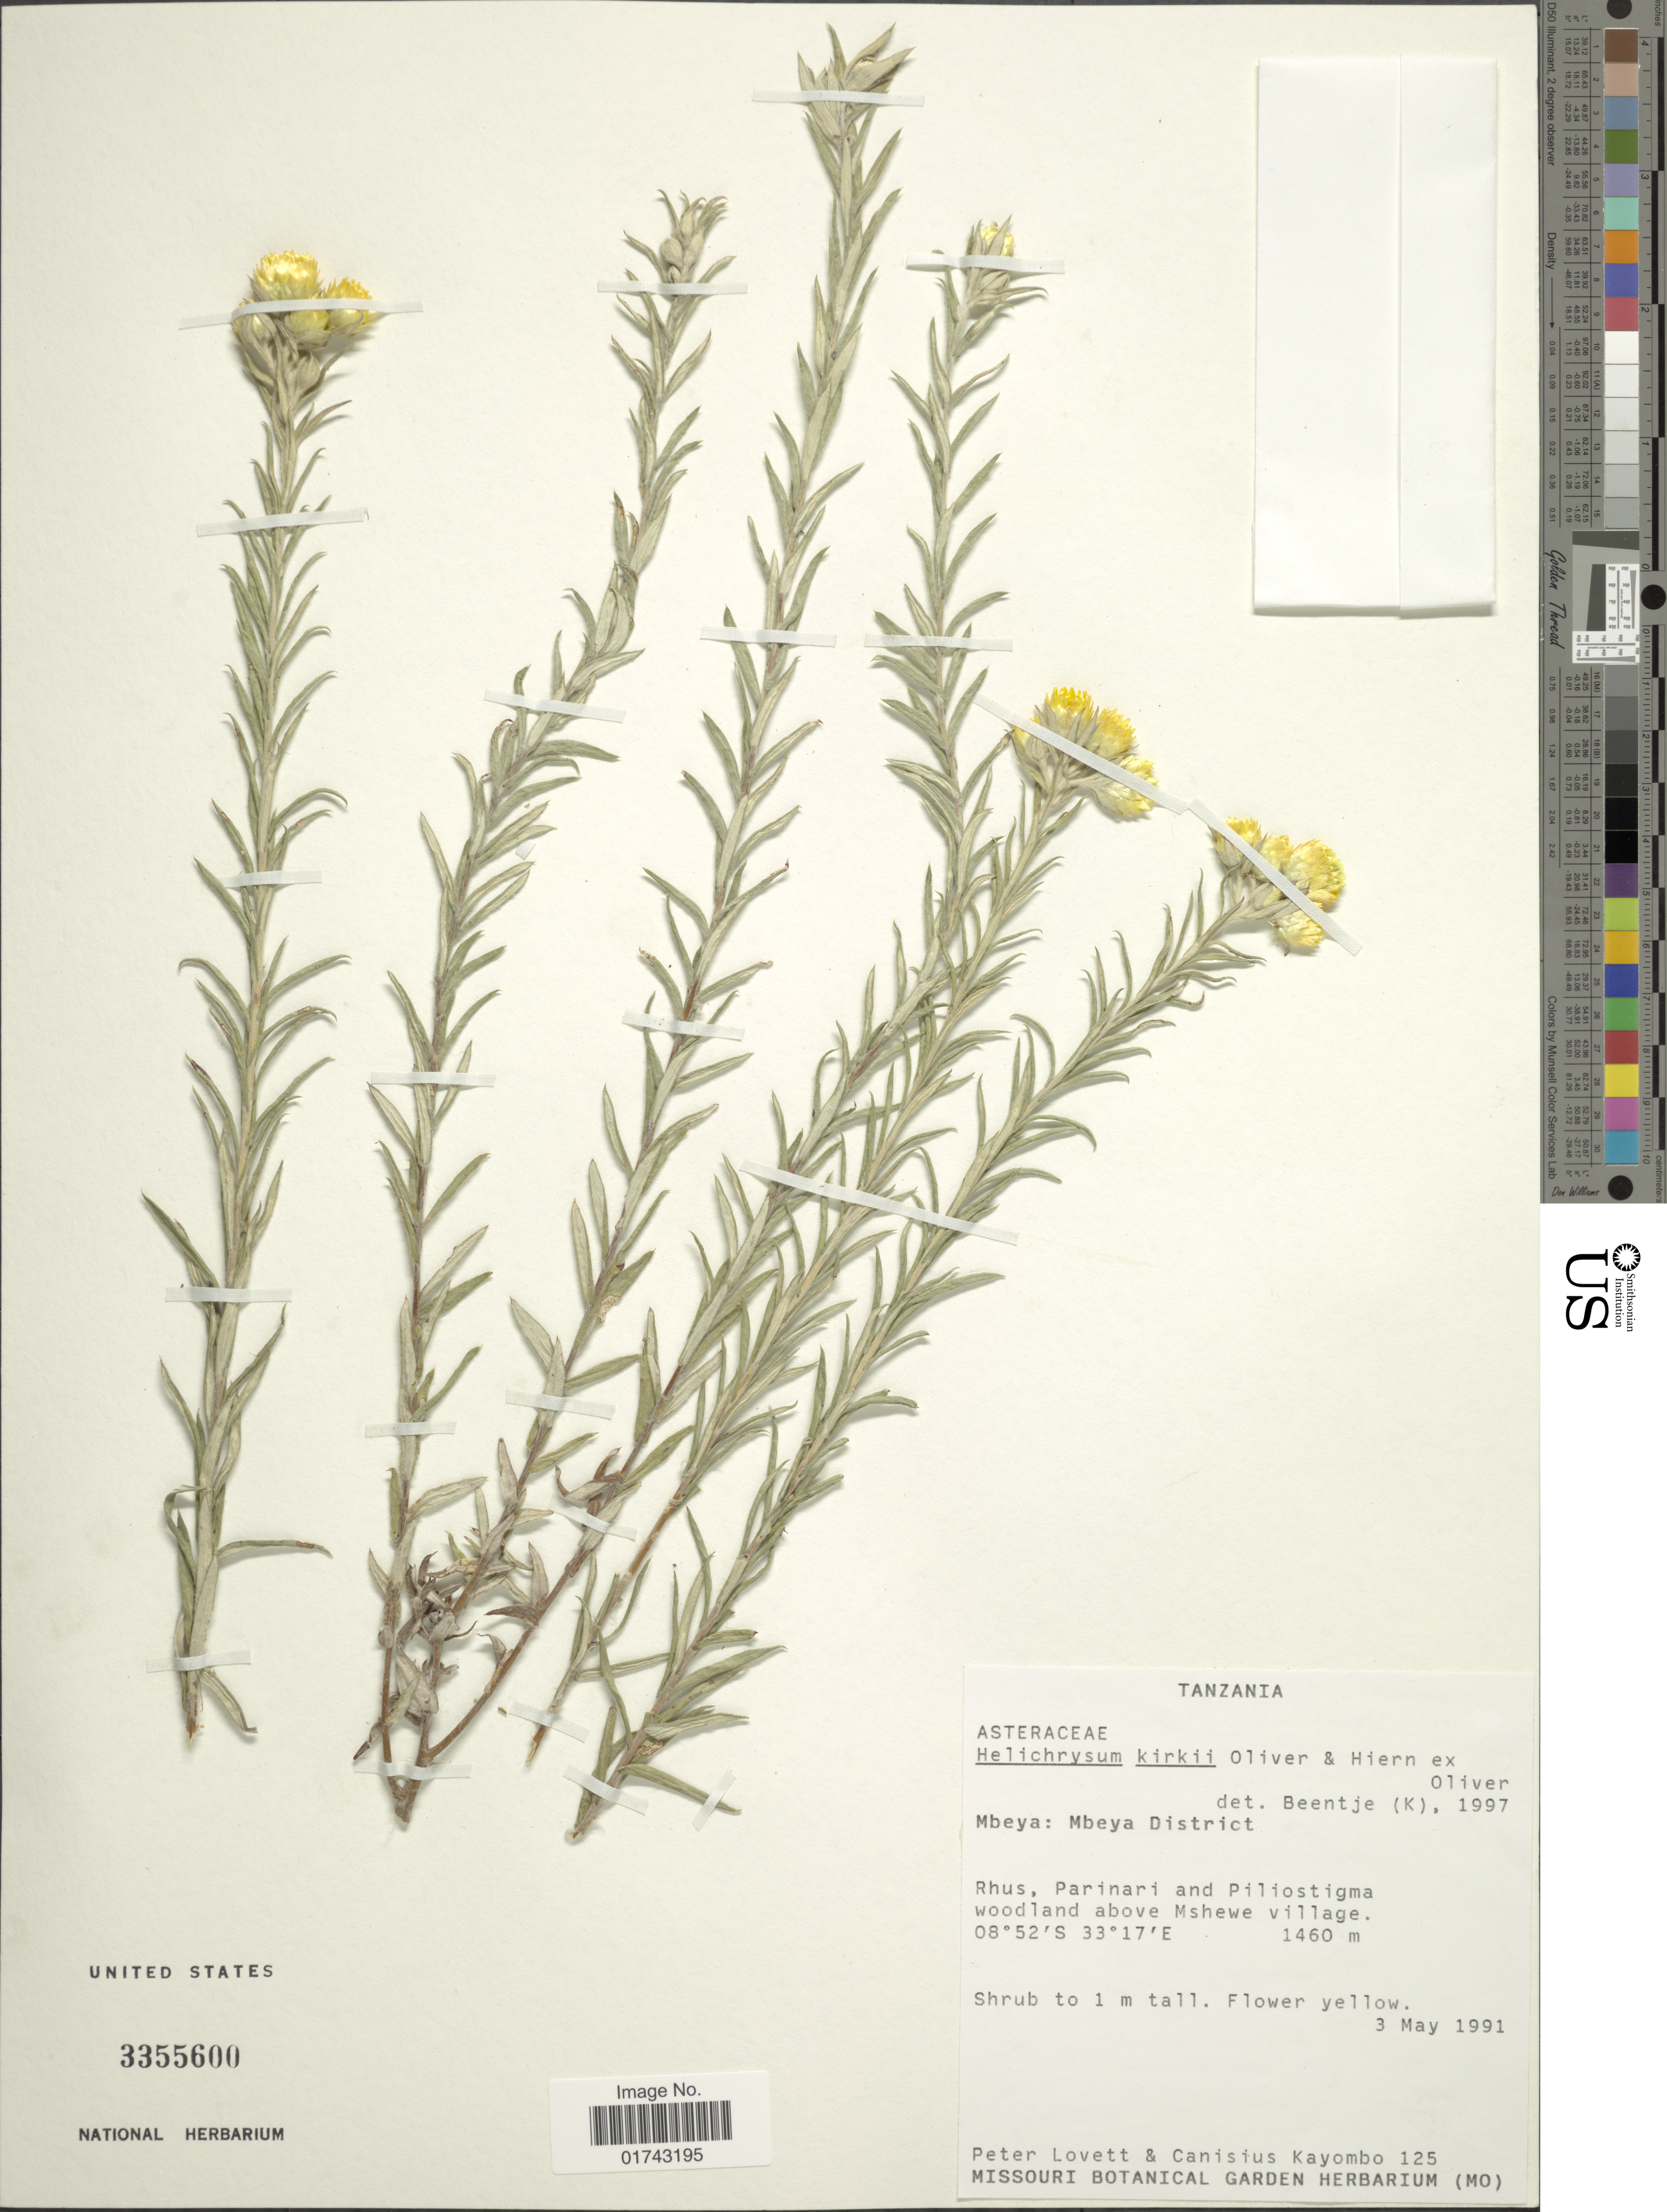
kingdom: Plantae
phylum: Tracheophyta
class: Magnoliopsida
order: Asterales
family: Asteraceae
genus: Helichrysum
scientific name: Helichrysum kirkii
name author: Oliv. & Hiern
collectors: P. Lovett & C. J. Kayombo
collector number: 125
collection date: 1991-05-03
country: Tanzania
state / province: Mbeya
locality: Mbeya: Mbeya District, Rhus Parinari and Peliostigma woodland above Mshewe village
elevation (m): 1460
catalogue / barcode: US 3355600